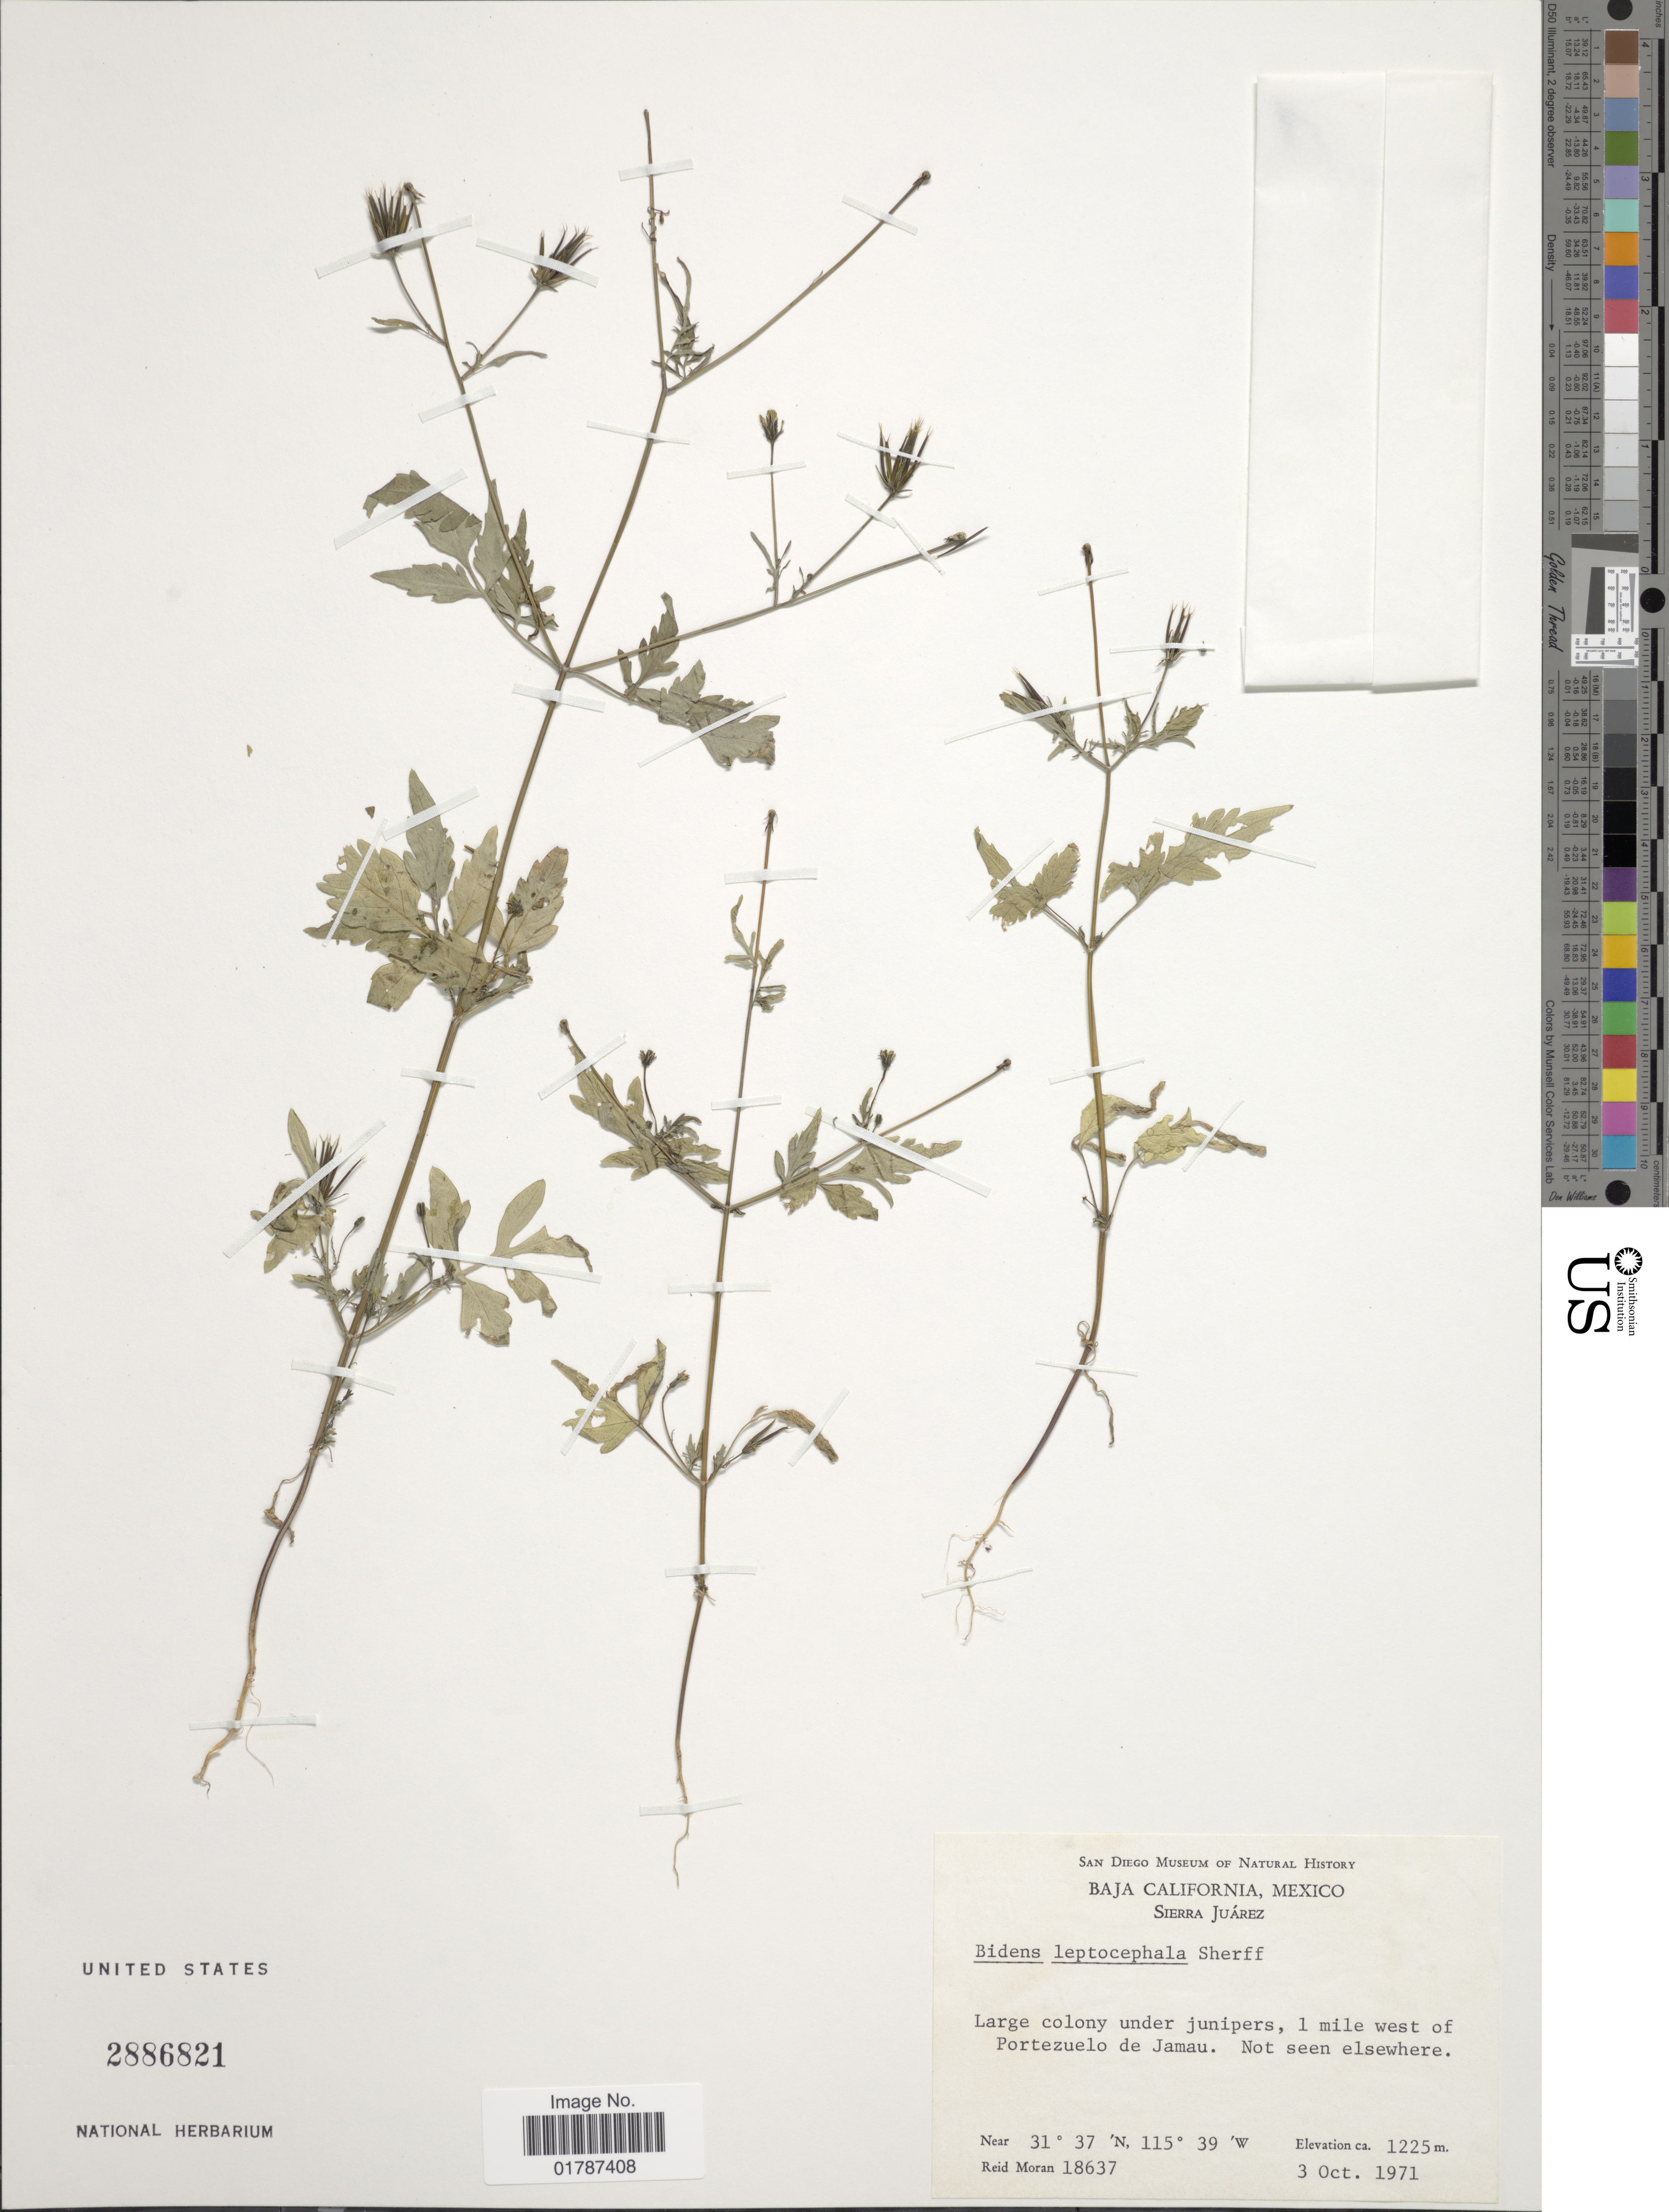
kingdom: Plantae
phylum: Tracheophyta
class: Magnoliopsida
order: Asterales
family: Asteraceae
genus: Bidens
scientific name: Bidens leptocephala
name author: Sherff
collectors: R. V. Moran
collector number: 18637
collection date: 1971-10-03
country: Mexico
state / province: Baja California Sur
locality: Baja California, Mexico, Sierra Juarez, Large colony under junipers, 1 miles west of Portezuelo de Jamau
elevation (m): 1225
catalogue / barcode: US 2886821